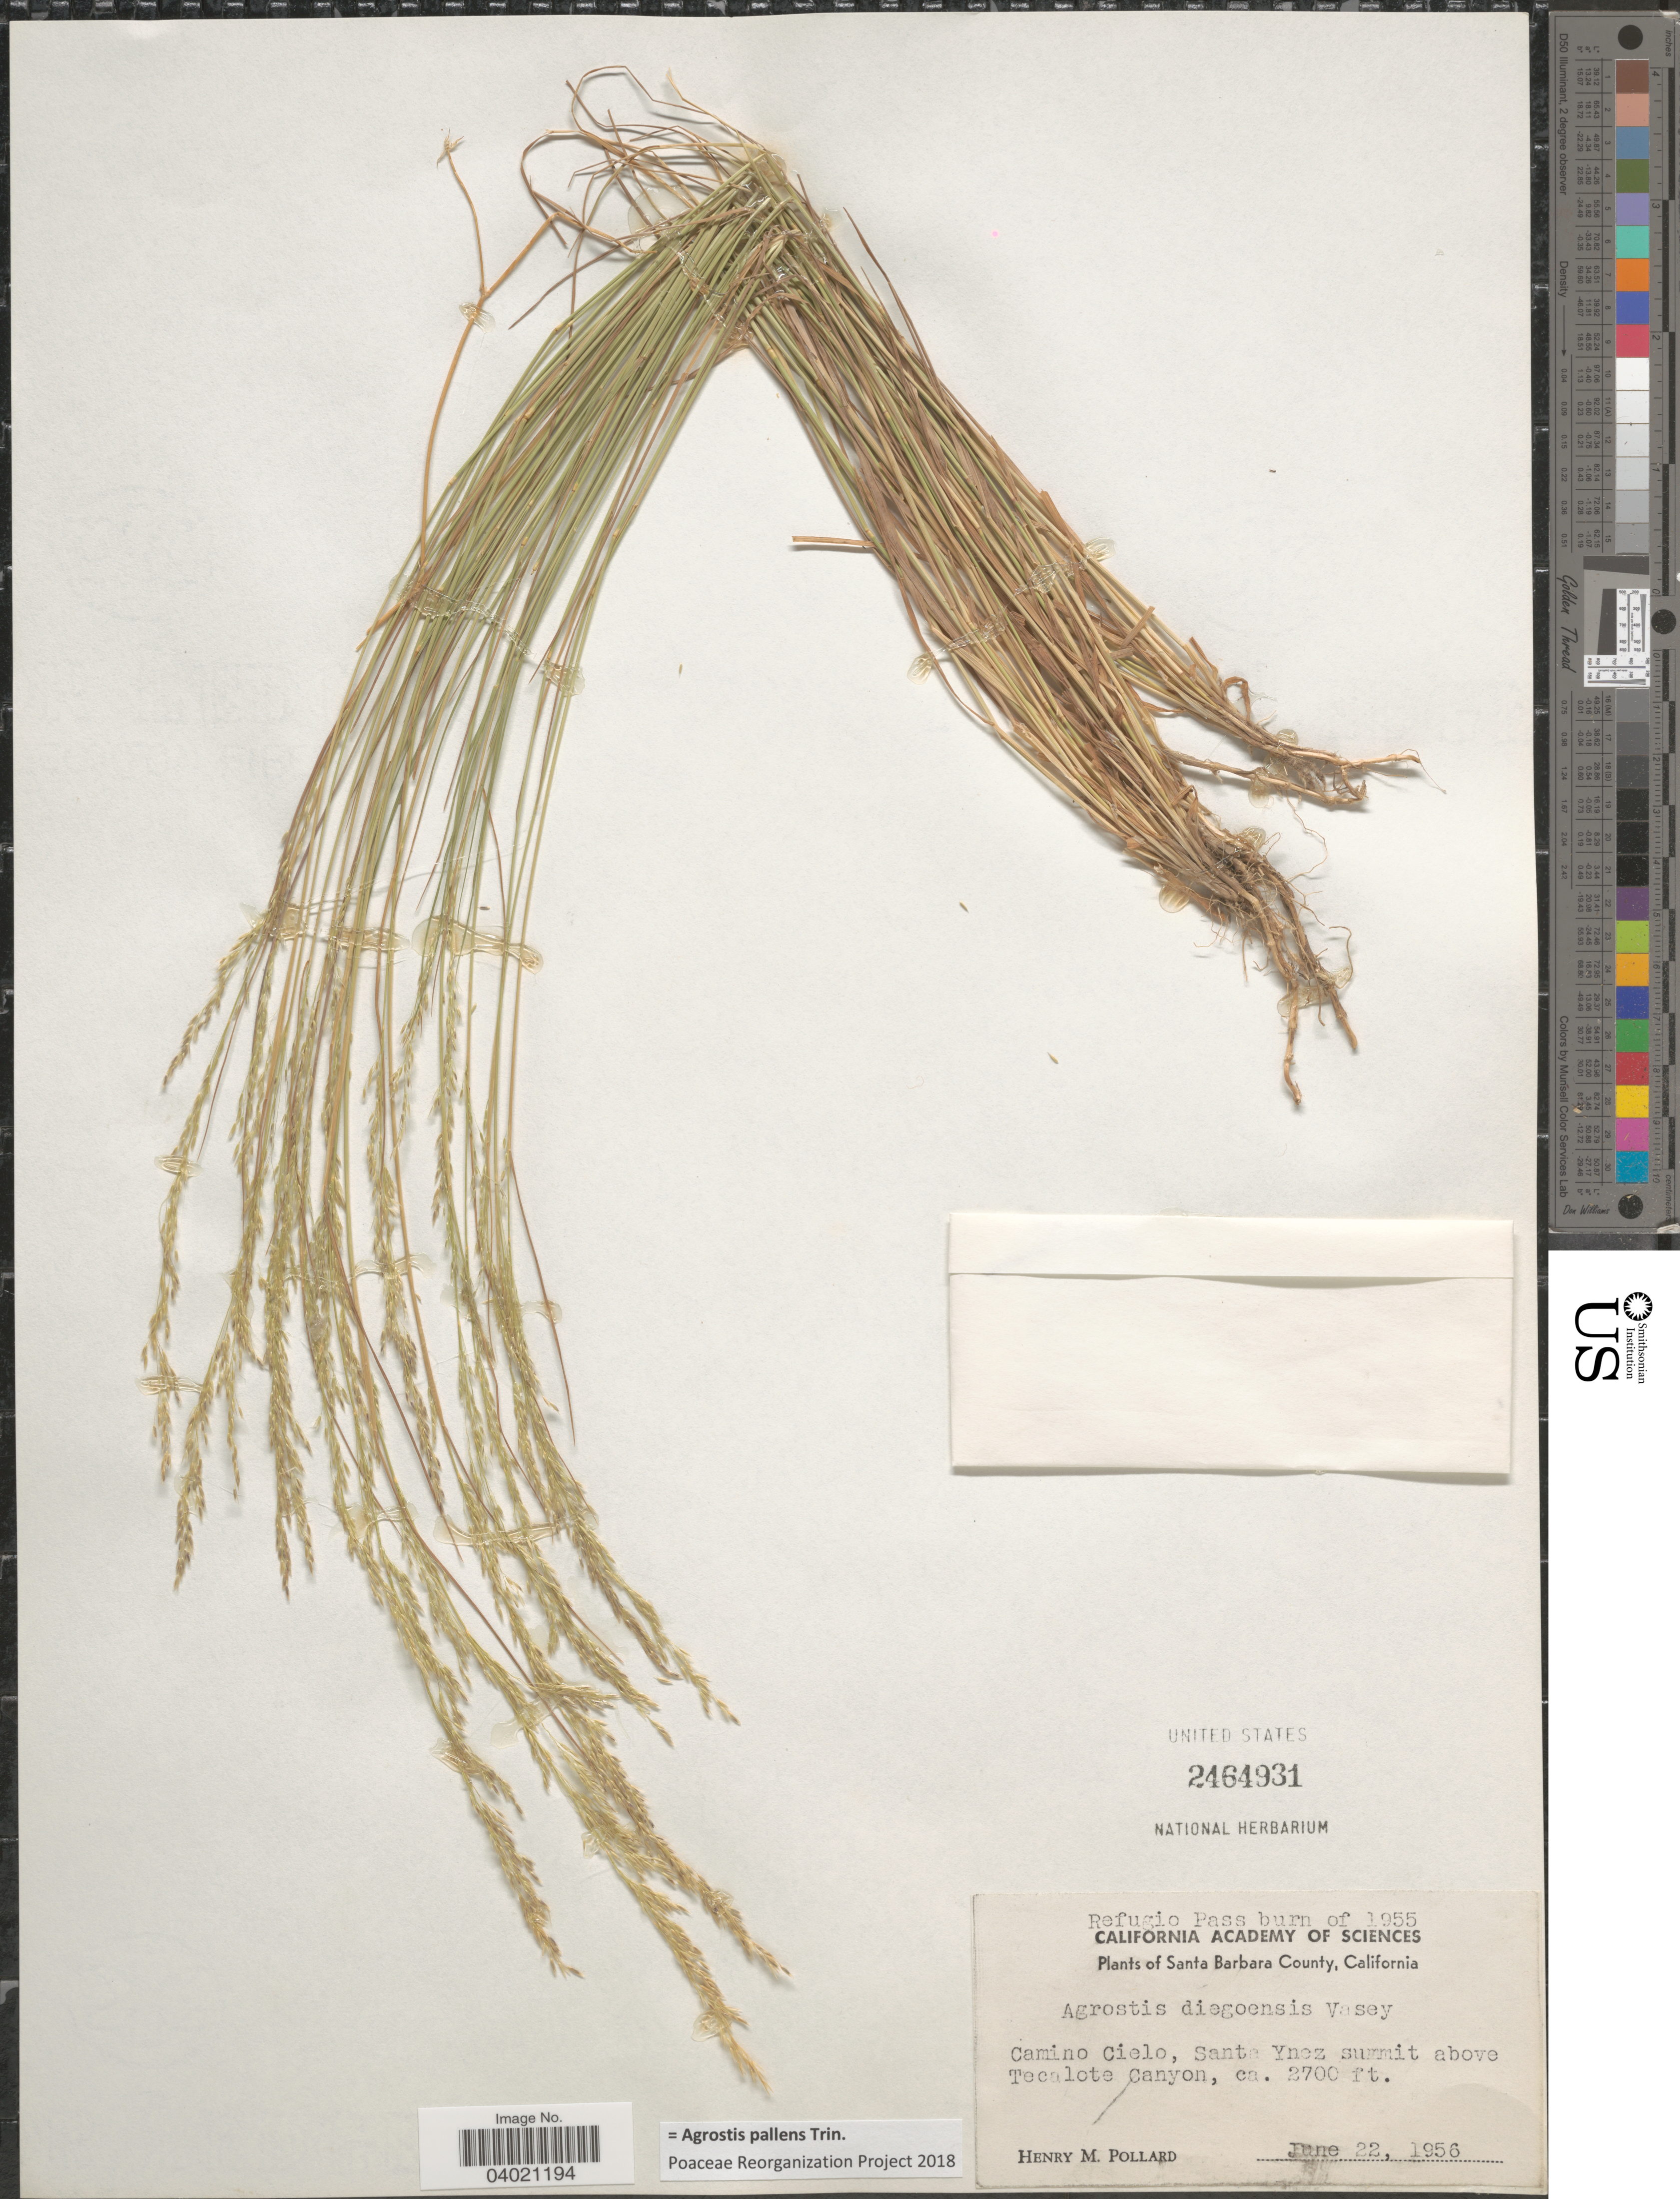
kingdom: Plantae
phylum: Tracheophyta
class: Liliopsida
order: Poales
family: Poaceae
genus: Agrostis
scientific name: Agrostis pallens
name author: Trin.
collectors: H. M. Pollard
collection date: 1956-06-22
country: United States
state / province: California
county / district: Santa Barbara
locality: Santa Barbara County. Camino Cielo, Santa Ynez summit above Tecalote Canyon.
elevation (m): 823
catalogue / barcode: US 2464931